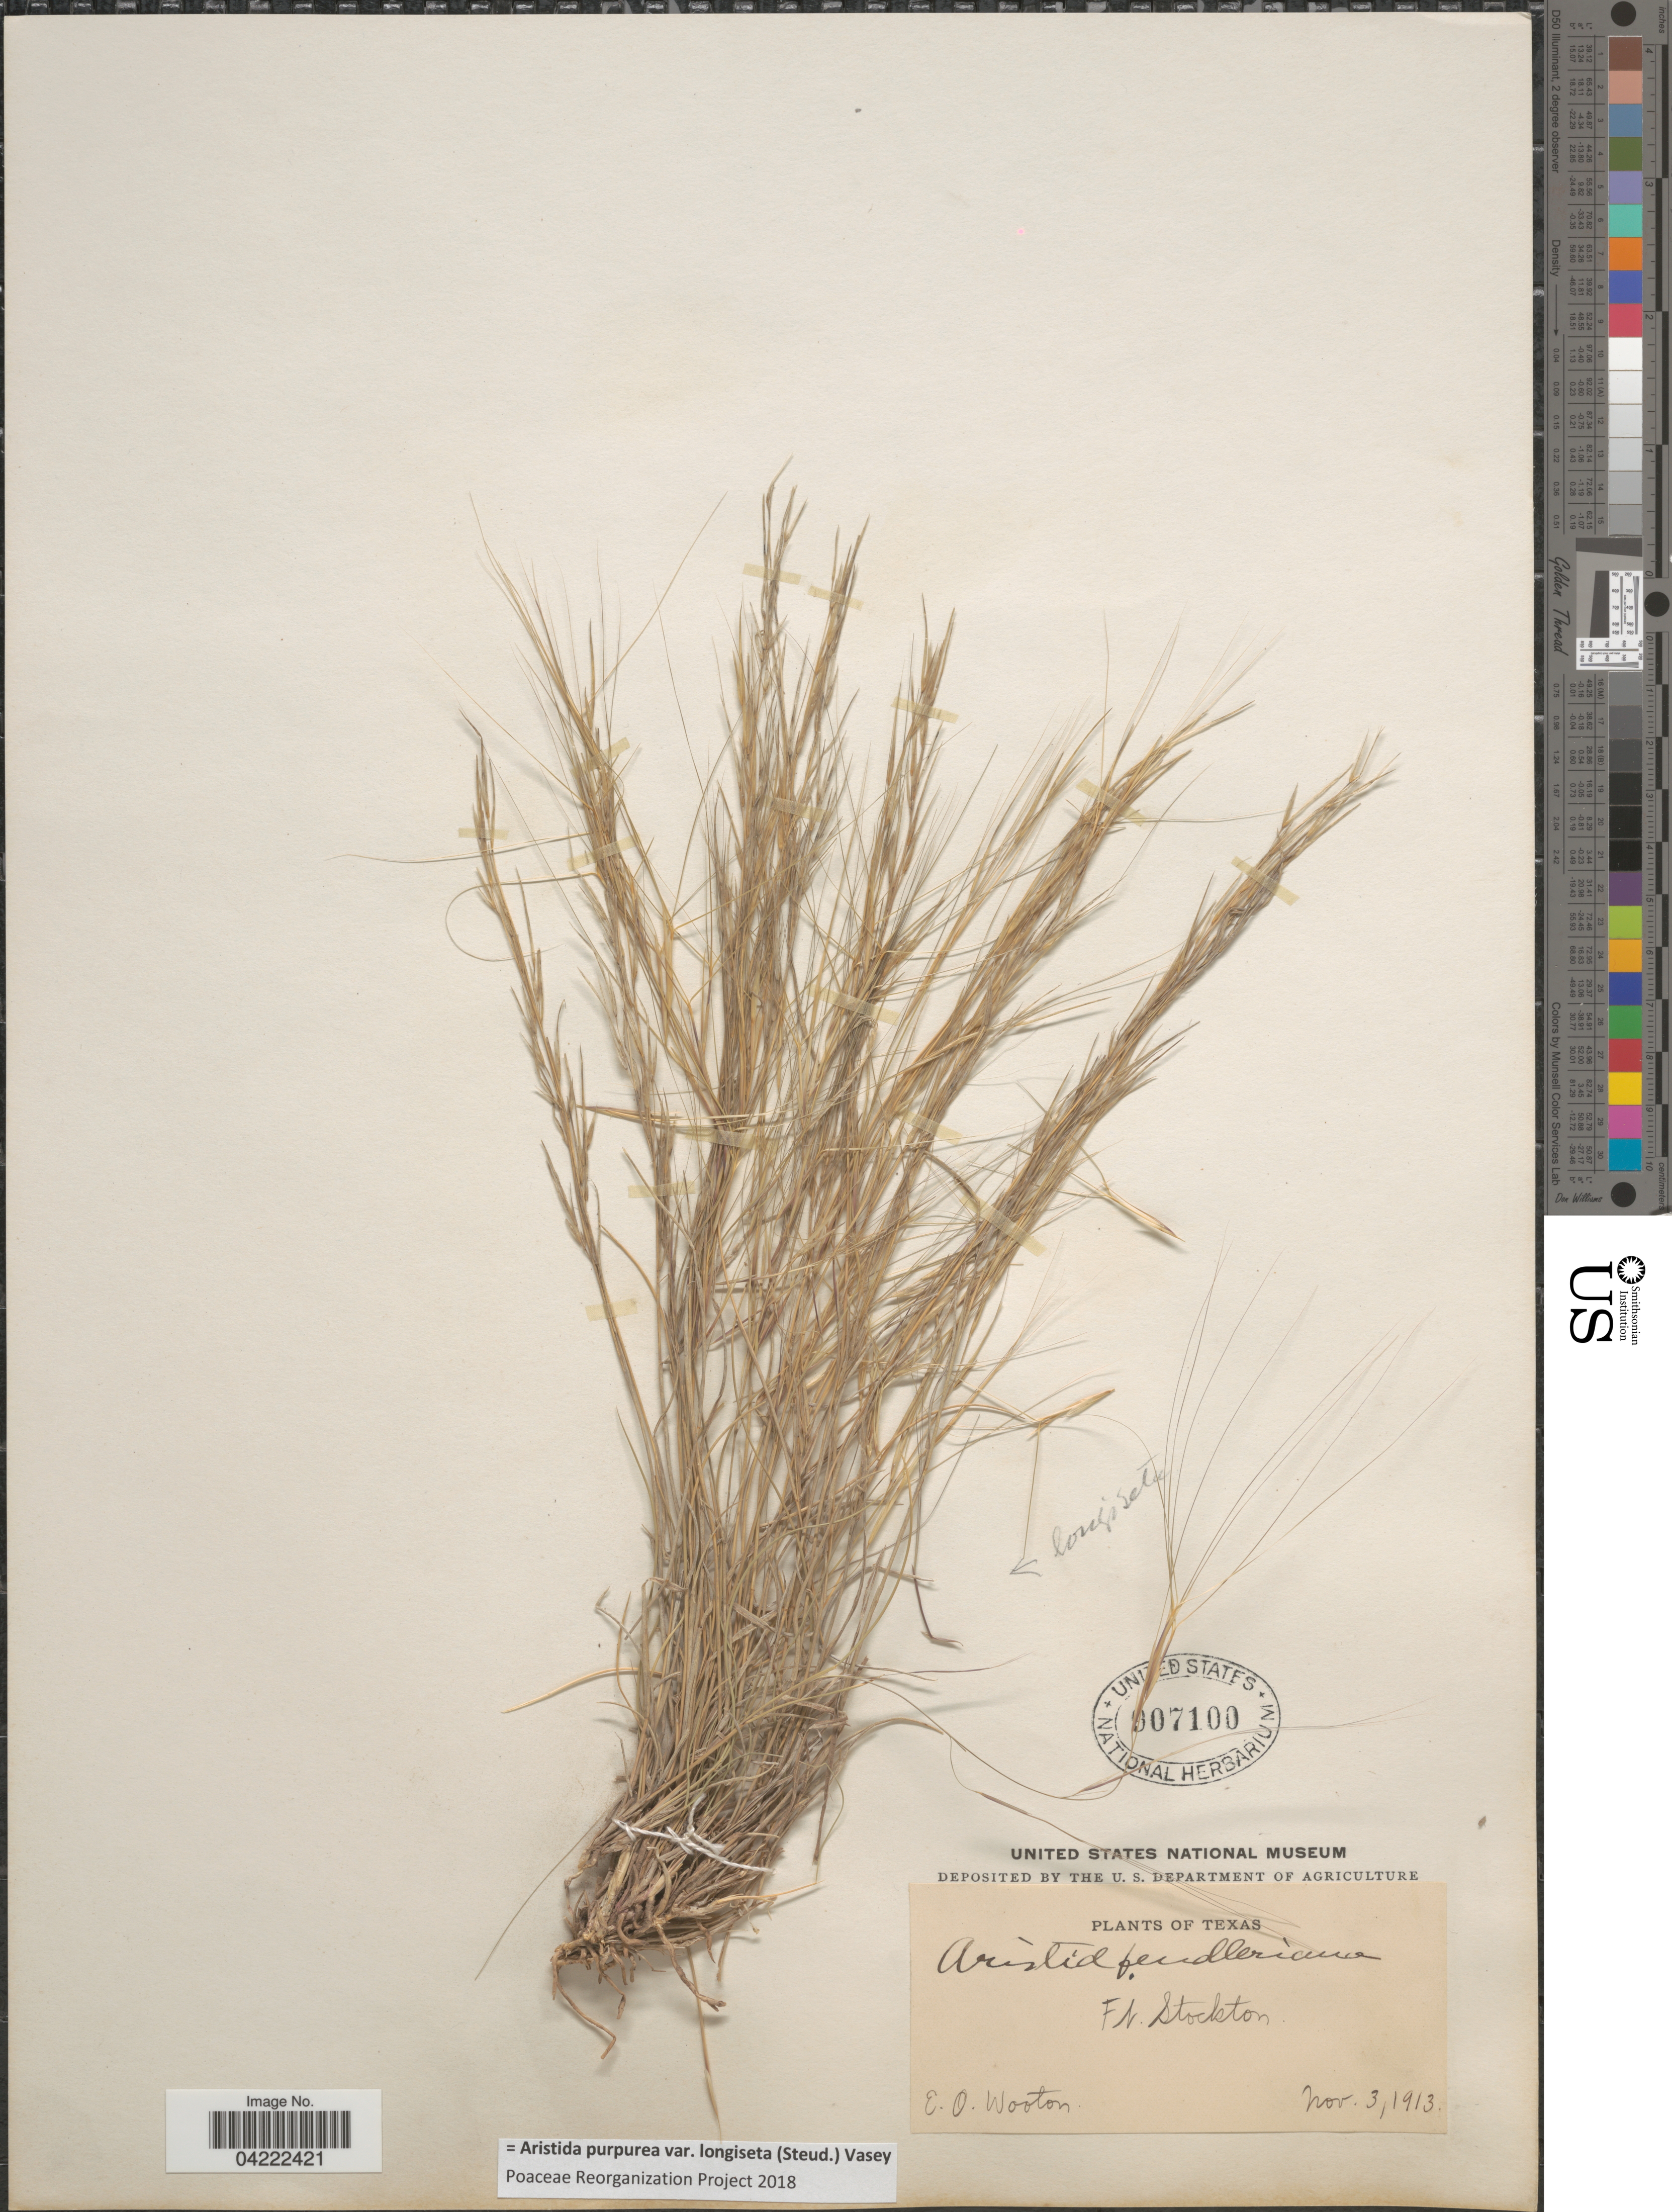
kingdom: Plantae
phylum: Tracheophyta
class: Liliopsida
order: Poales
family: Poaceae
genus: Aristida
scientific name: Aristida purpurea var. longiseta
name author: (Steud.) Vasey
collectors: E. O. Wooton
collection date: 1913-11-03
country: United States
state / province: Texas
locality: Ft. Stockton.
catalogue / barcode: US 907100